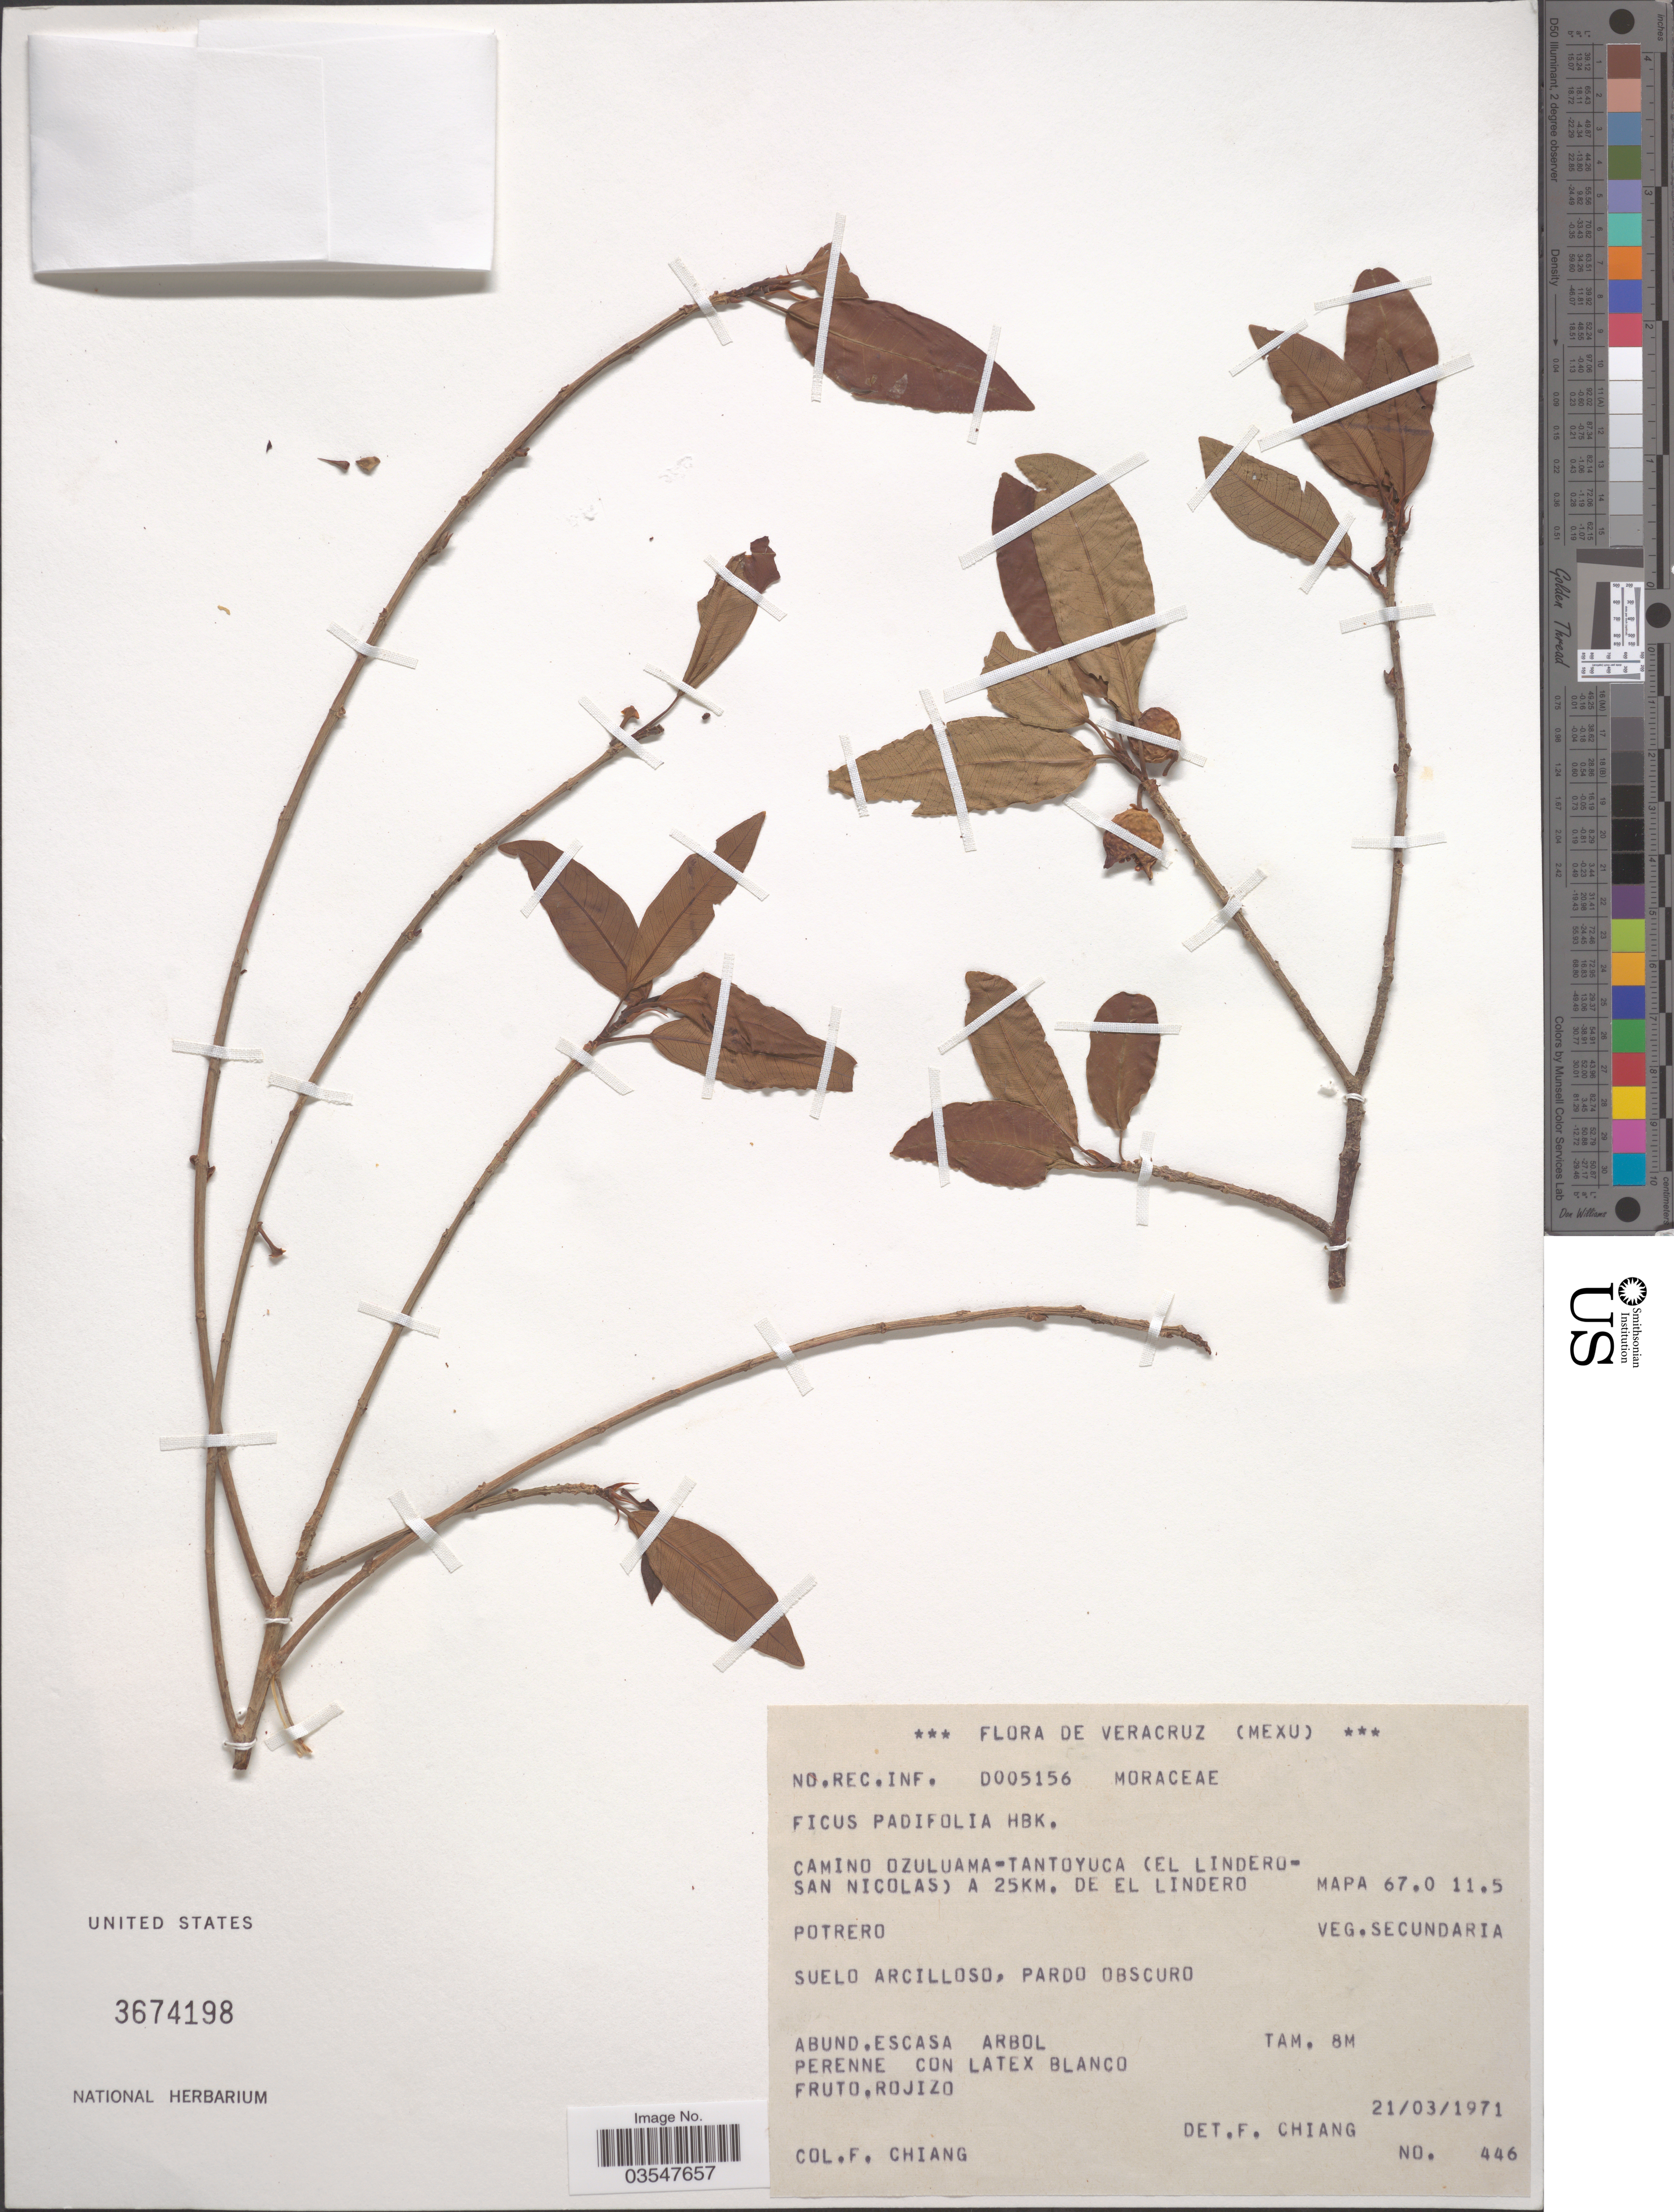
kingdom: Plantae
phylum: Tracheophyta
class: Magnoliopsida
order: Rosales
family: Moraceae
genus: Ficus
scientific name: Ficus pertusa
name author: L. f.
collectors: F. Chiang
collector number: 446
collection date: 1971-03-21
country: Mexico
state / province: Veracruz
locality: Veracruz. Camino Ozuluama - Tantoyuca (El Lindero - San Nicolas) a 25km. de El Lindero. Mapa 67.0 11.5.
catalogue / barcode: US 3674198